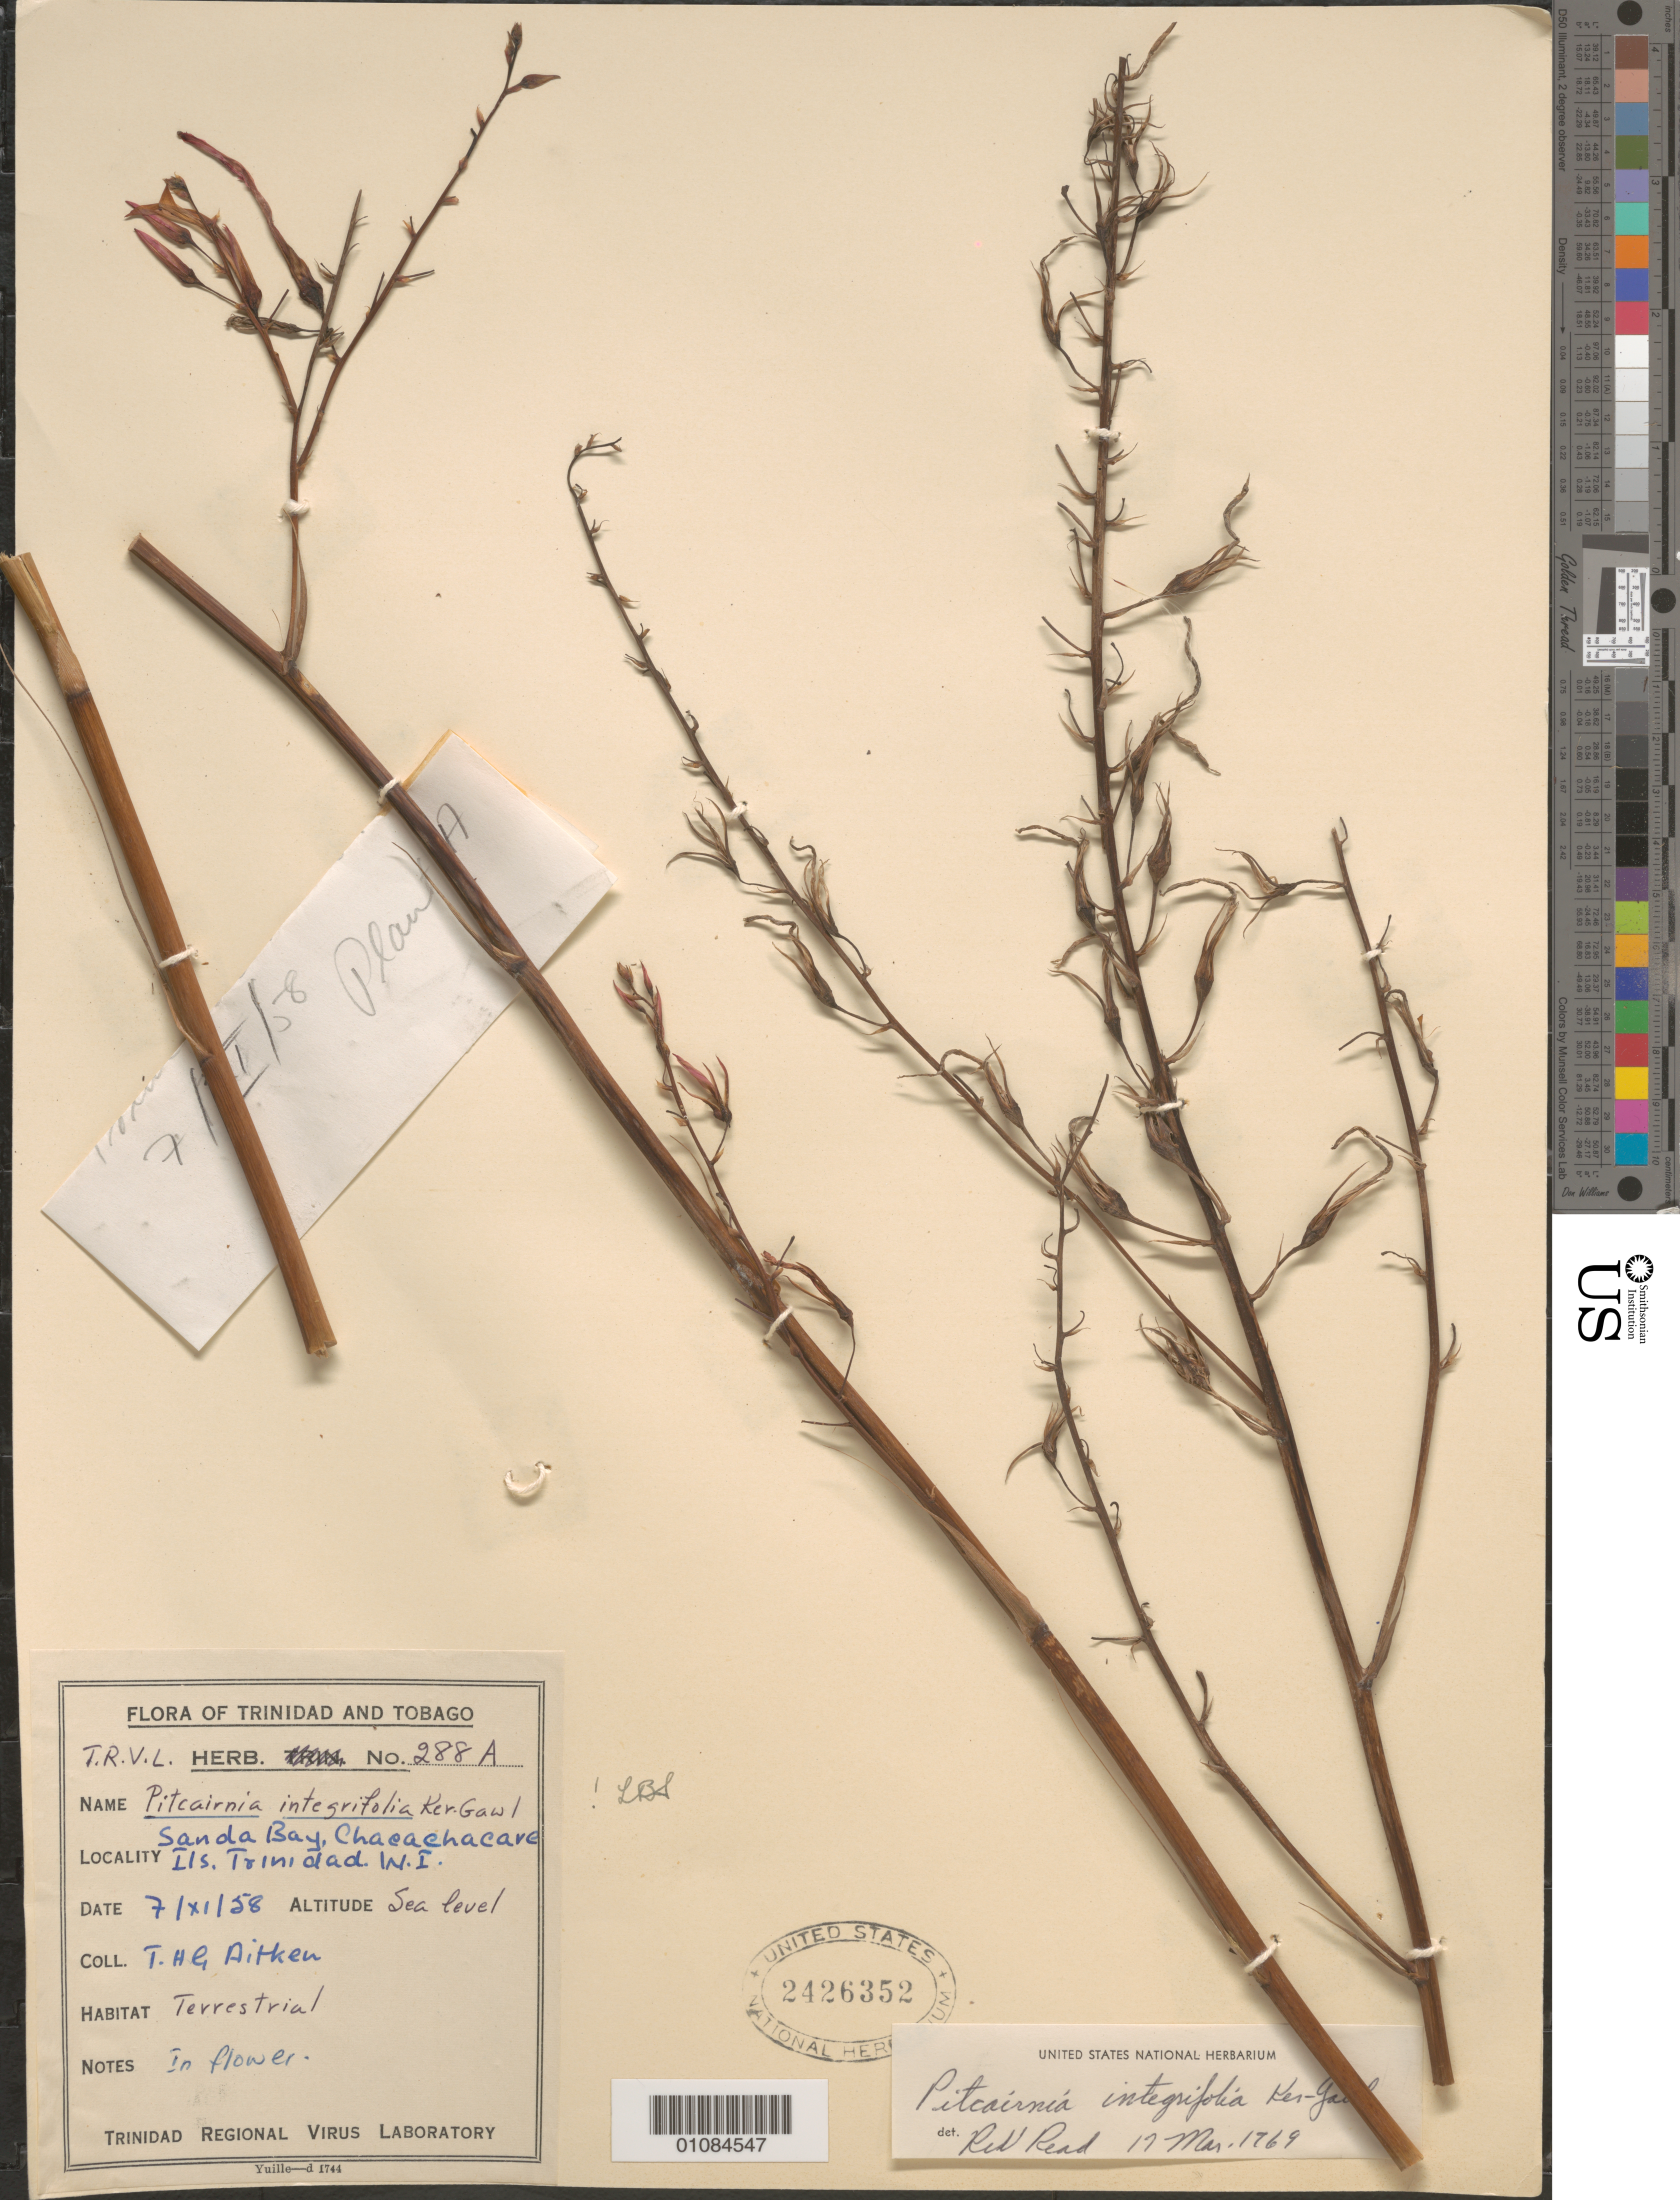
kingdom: Plantae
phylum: Tracheophyta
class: Liliopsida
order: Poales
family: Bromeliaceae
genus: Pitcairnia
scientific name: Pitcairnia integrifolia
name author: Ker Gawl.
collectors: T. Aitken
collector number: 288A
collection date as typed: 07 Nov 1958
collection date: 1958-11-07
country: Trinidad and Tobago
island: Chacachacare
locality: Sanda Bay, Chacachacare Ils.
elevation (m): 0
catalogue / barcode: US 2426352